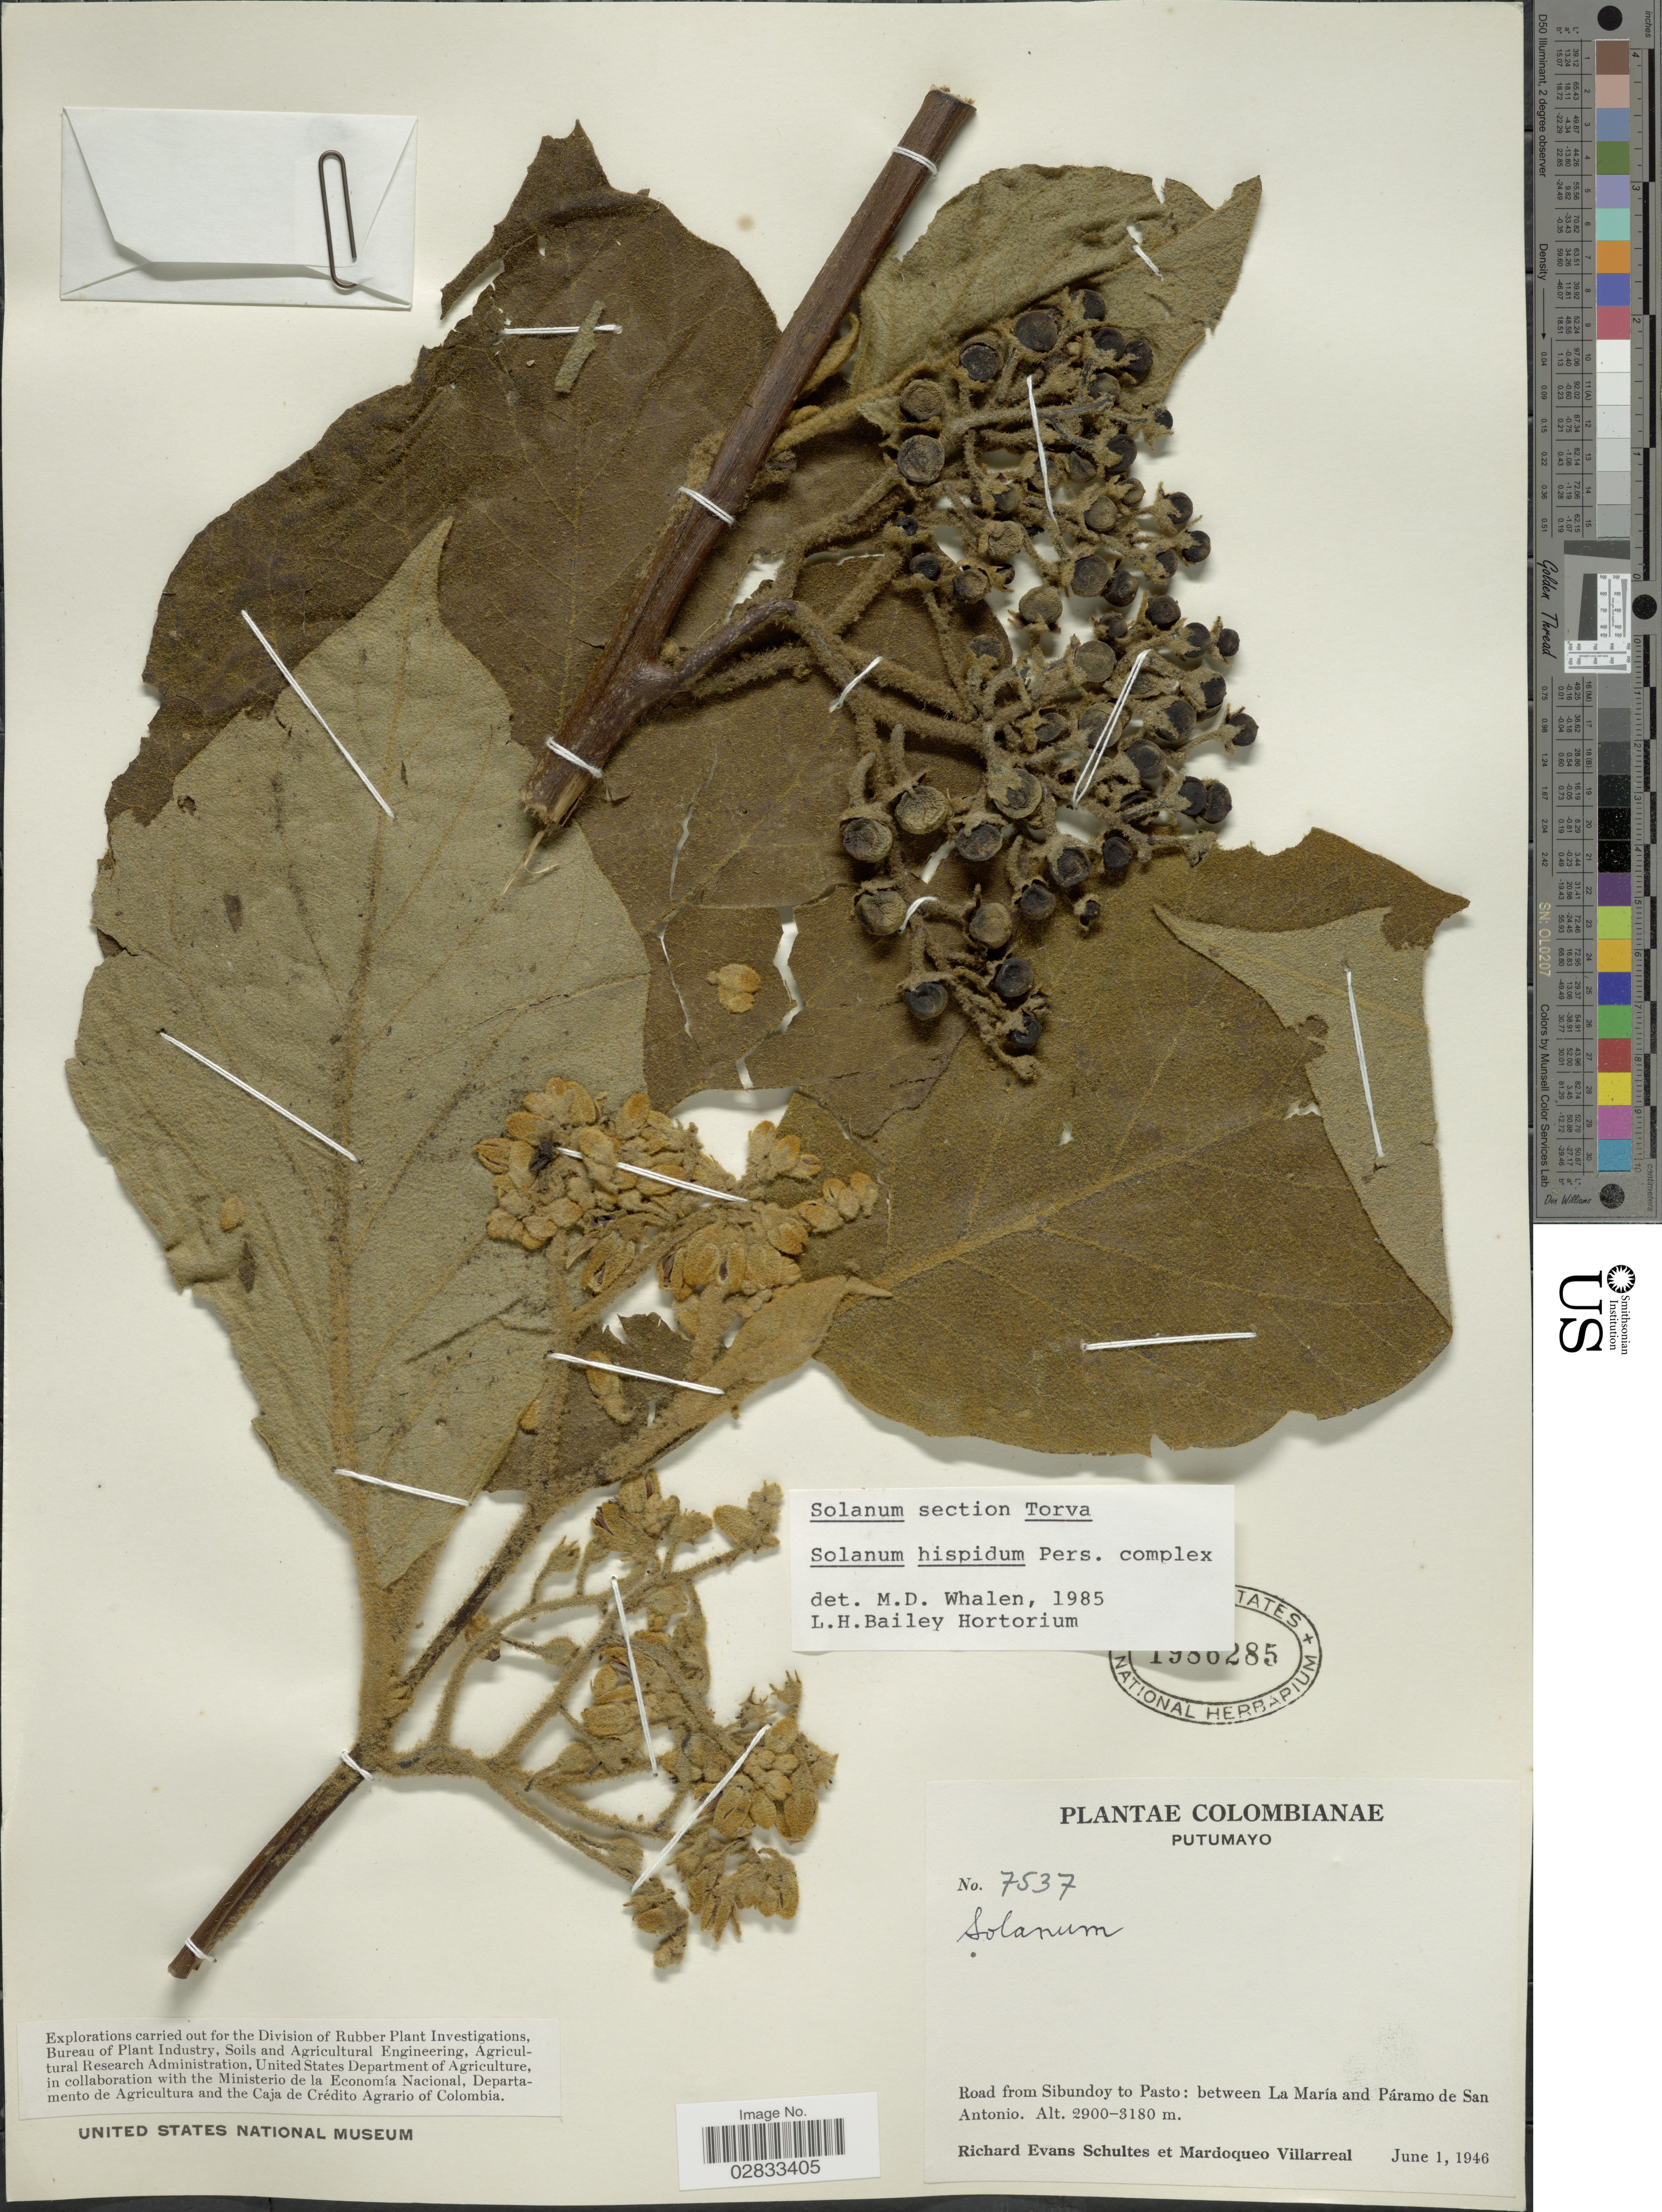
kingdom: Plantae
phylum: Tracheophyta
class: Magnoliopsida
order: Solanales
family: Solanaceae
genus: Solanum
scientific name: Solanum hispidum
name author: Pers.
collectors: R. E. Schultes & M. Villarreal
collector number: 7537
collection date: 1946-06-01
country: Colombia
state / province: Putumayo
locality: Road from Sibundoy to Pasto: between La María and Páramo de San Antonio.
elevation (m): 2900